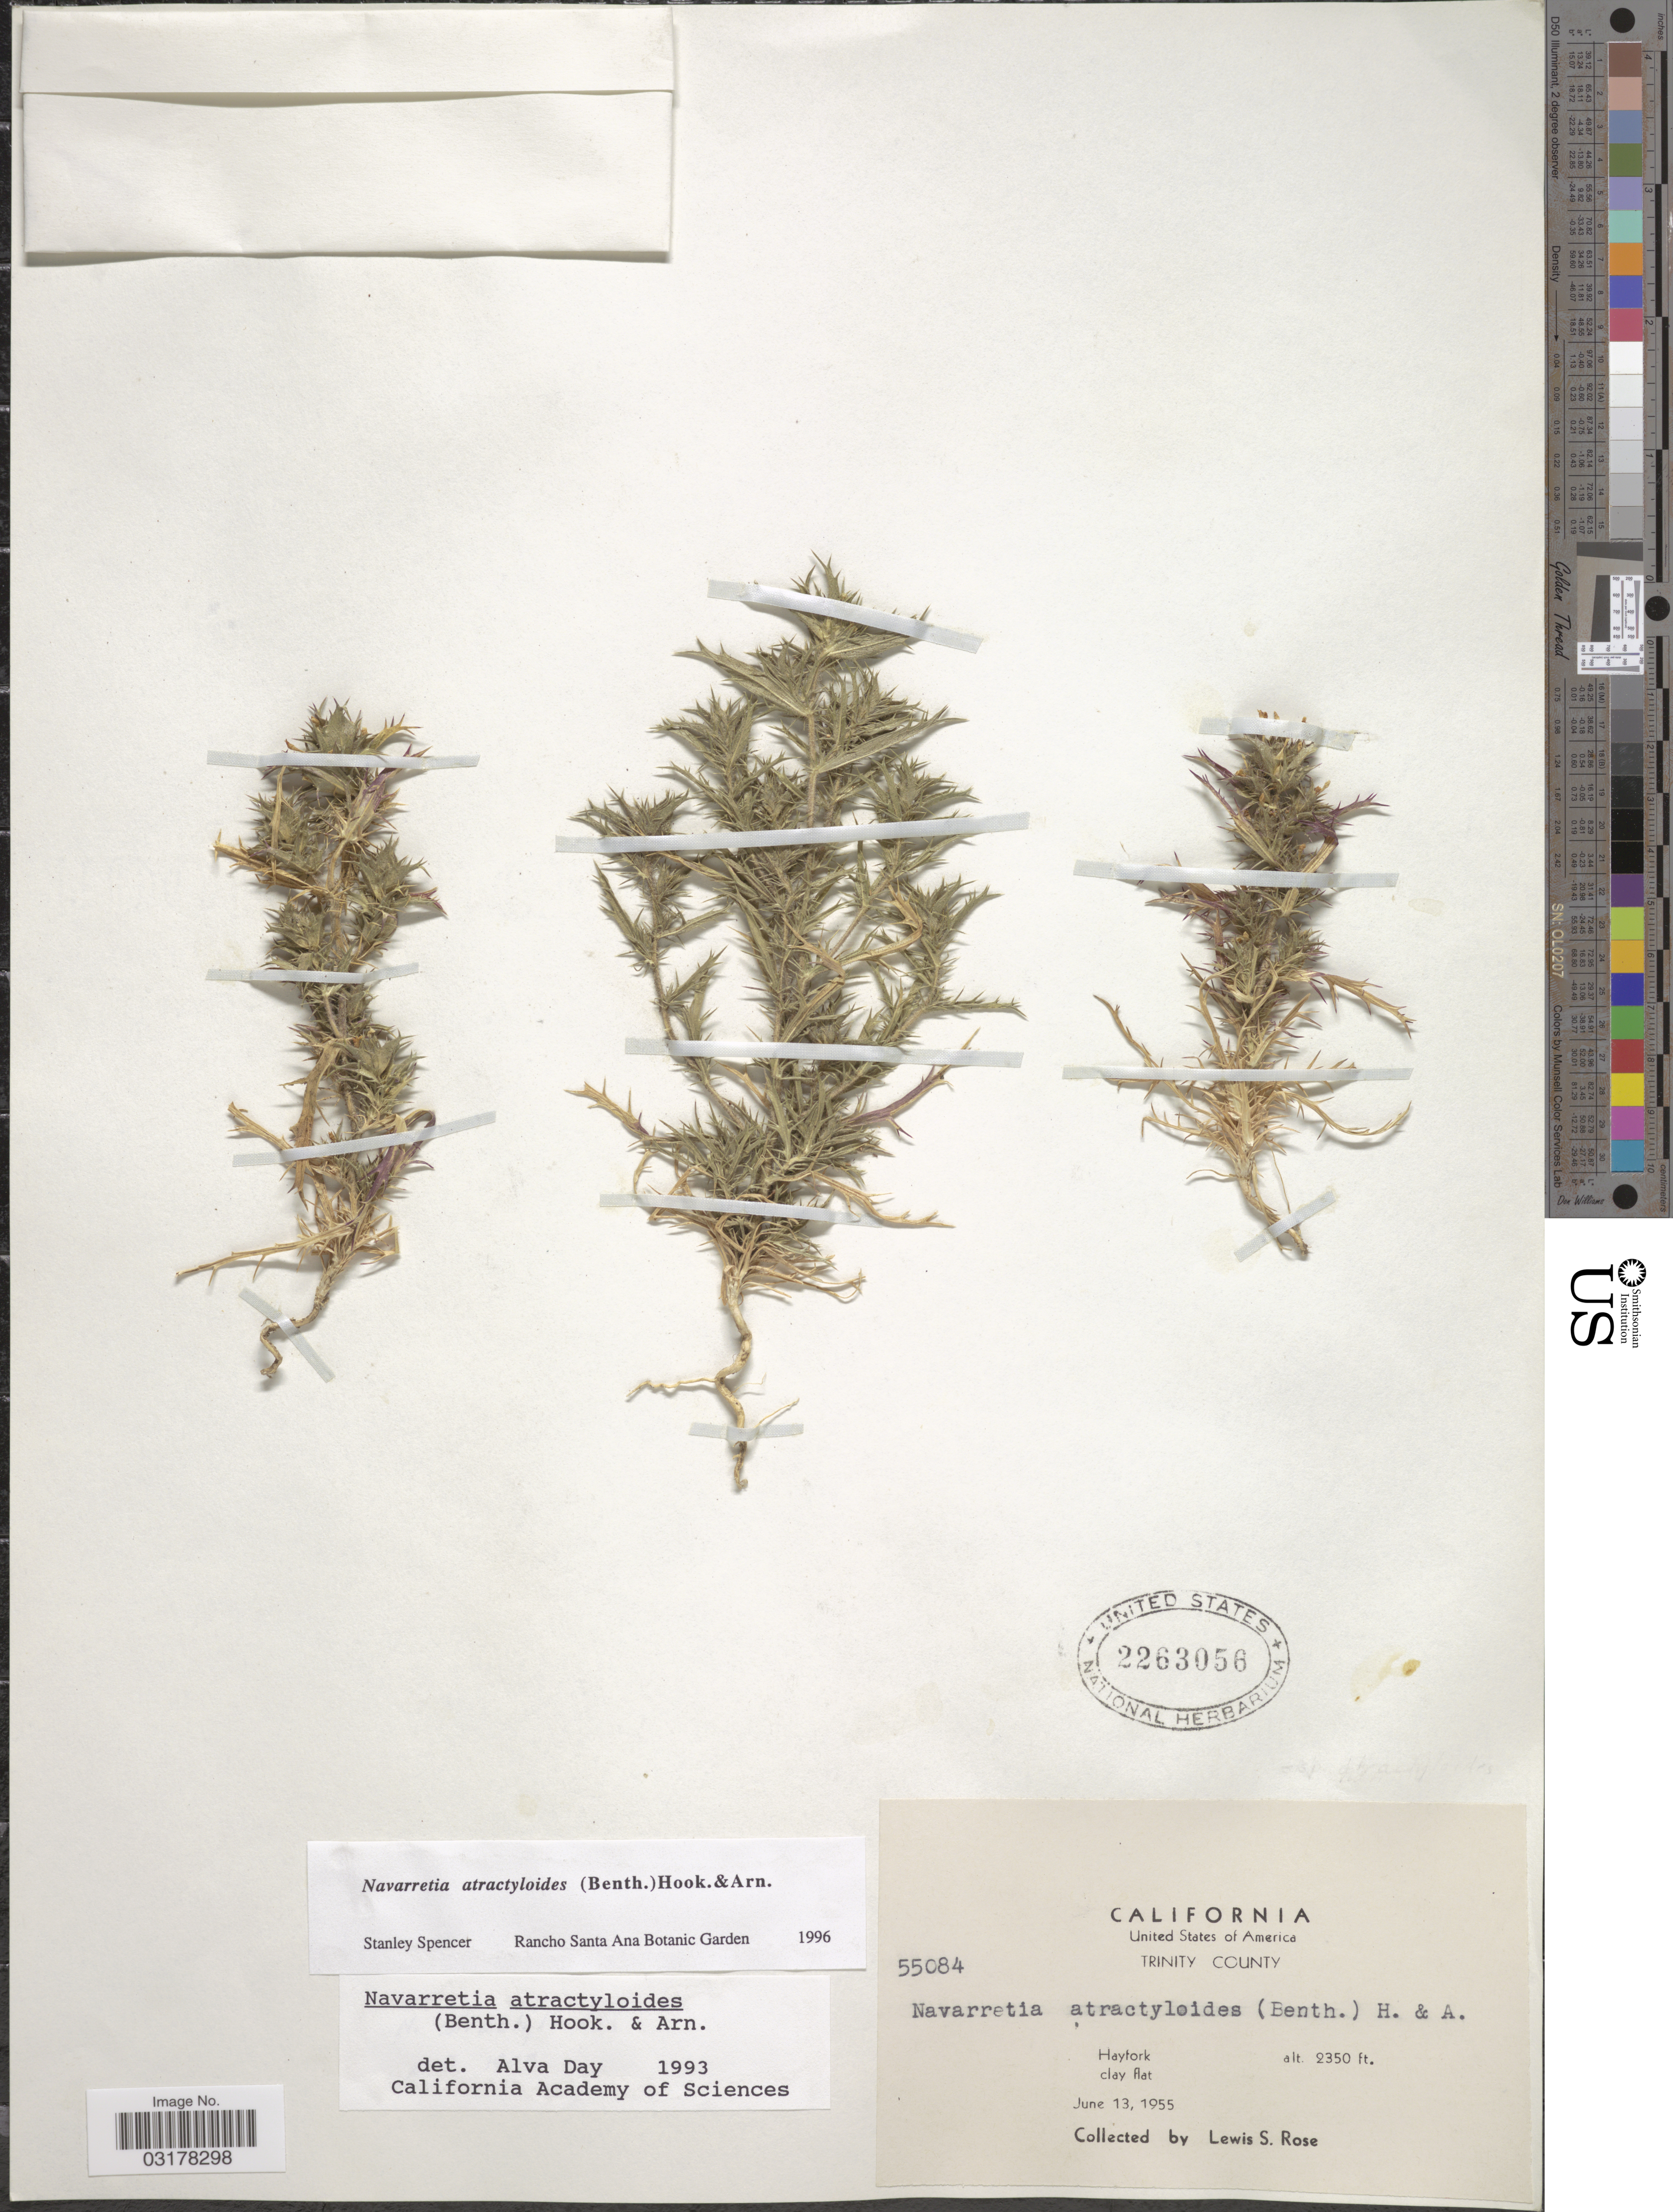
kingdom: Plantae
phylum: Tracheophyta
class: Magnoliopsida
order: Ericales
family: Polemoniaceae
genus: Navarretia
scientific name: Navarretia atractyloides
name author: (Benth.) Hook. & Arn.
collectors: L. S. Rose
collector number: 55084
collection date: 1955-06-13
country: United States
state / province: California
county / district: Trinity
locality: Trinity County. Hayfork.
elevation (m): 716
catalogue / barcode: US 2263056